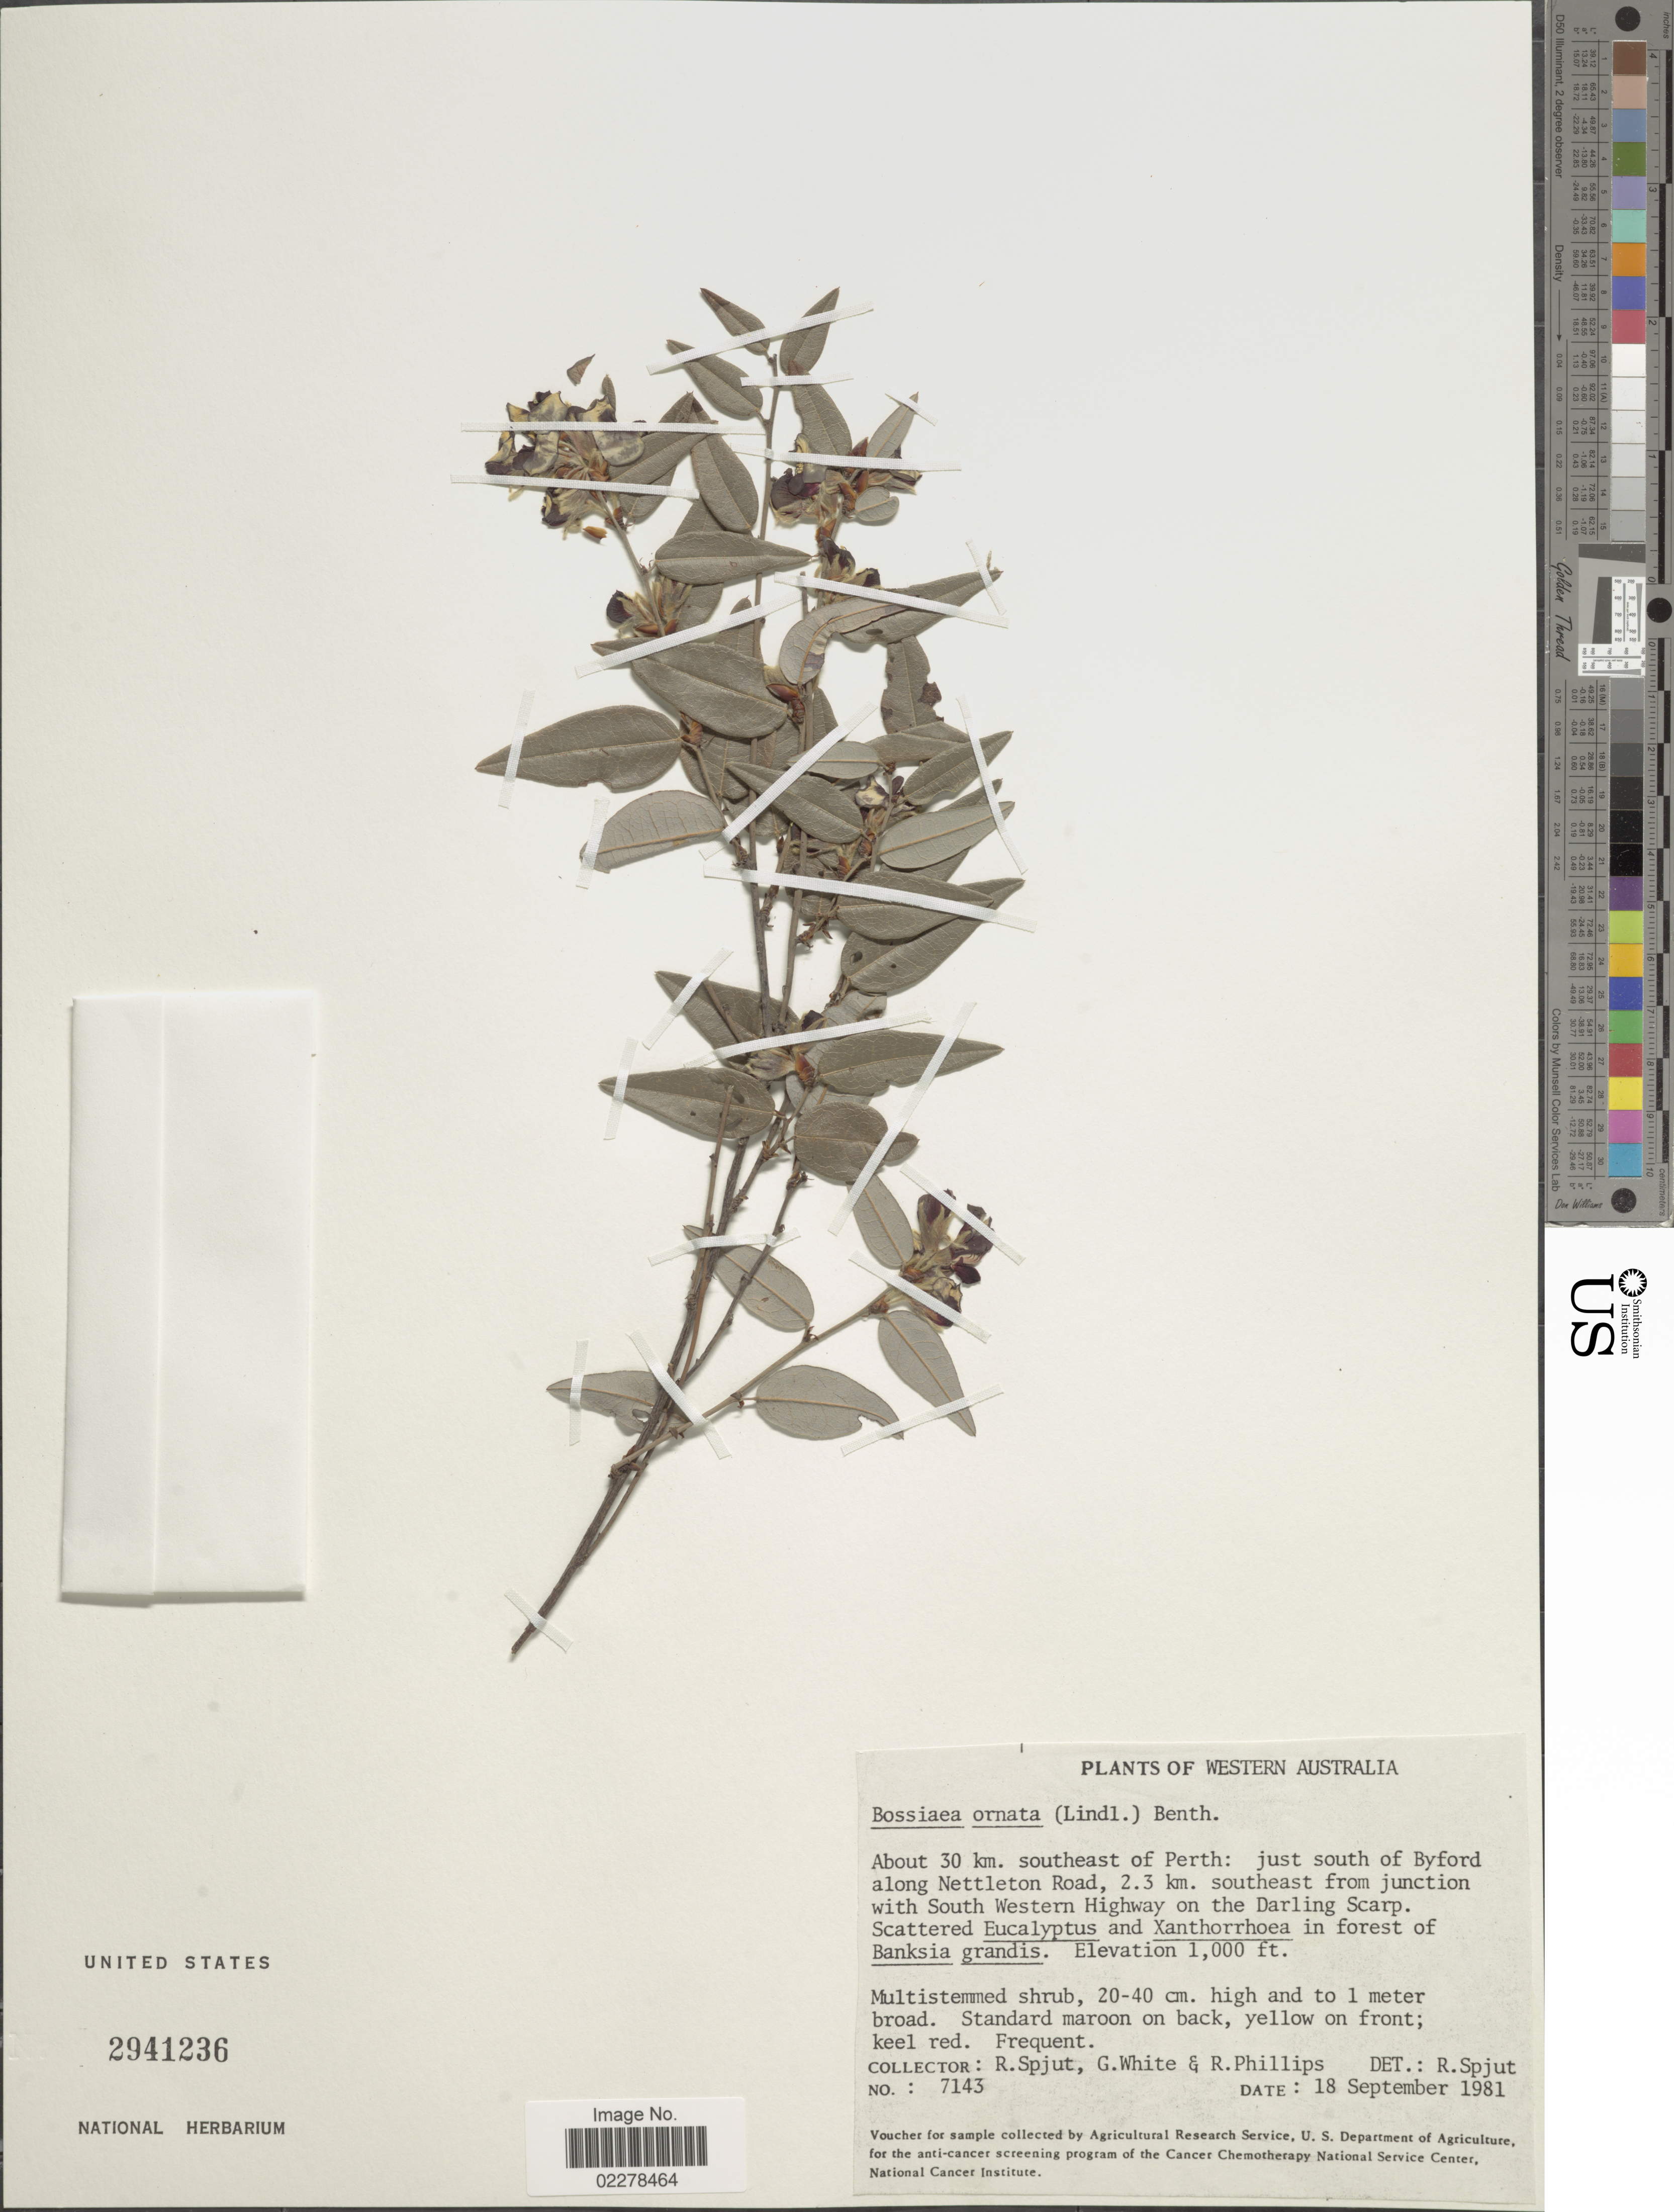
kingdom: Plantae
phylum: Tracheophyta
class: Magnoliopsida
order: Fabales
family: Fabaceae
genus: Bossiaea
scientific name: Bossiaea ornata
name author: (Lindl.) Benth.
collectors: R. Spjut, G. White & R. Phillips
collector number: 7143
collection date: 1981-09-18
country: Australia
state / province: Western Australia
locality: About 30 km. southeast of Perth: just south of Byford along Nettleton Road, 2.3 km. southeast from junction with South Western Highway on the Darling Scarp.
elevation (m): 305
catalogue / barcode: US 2941236